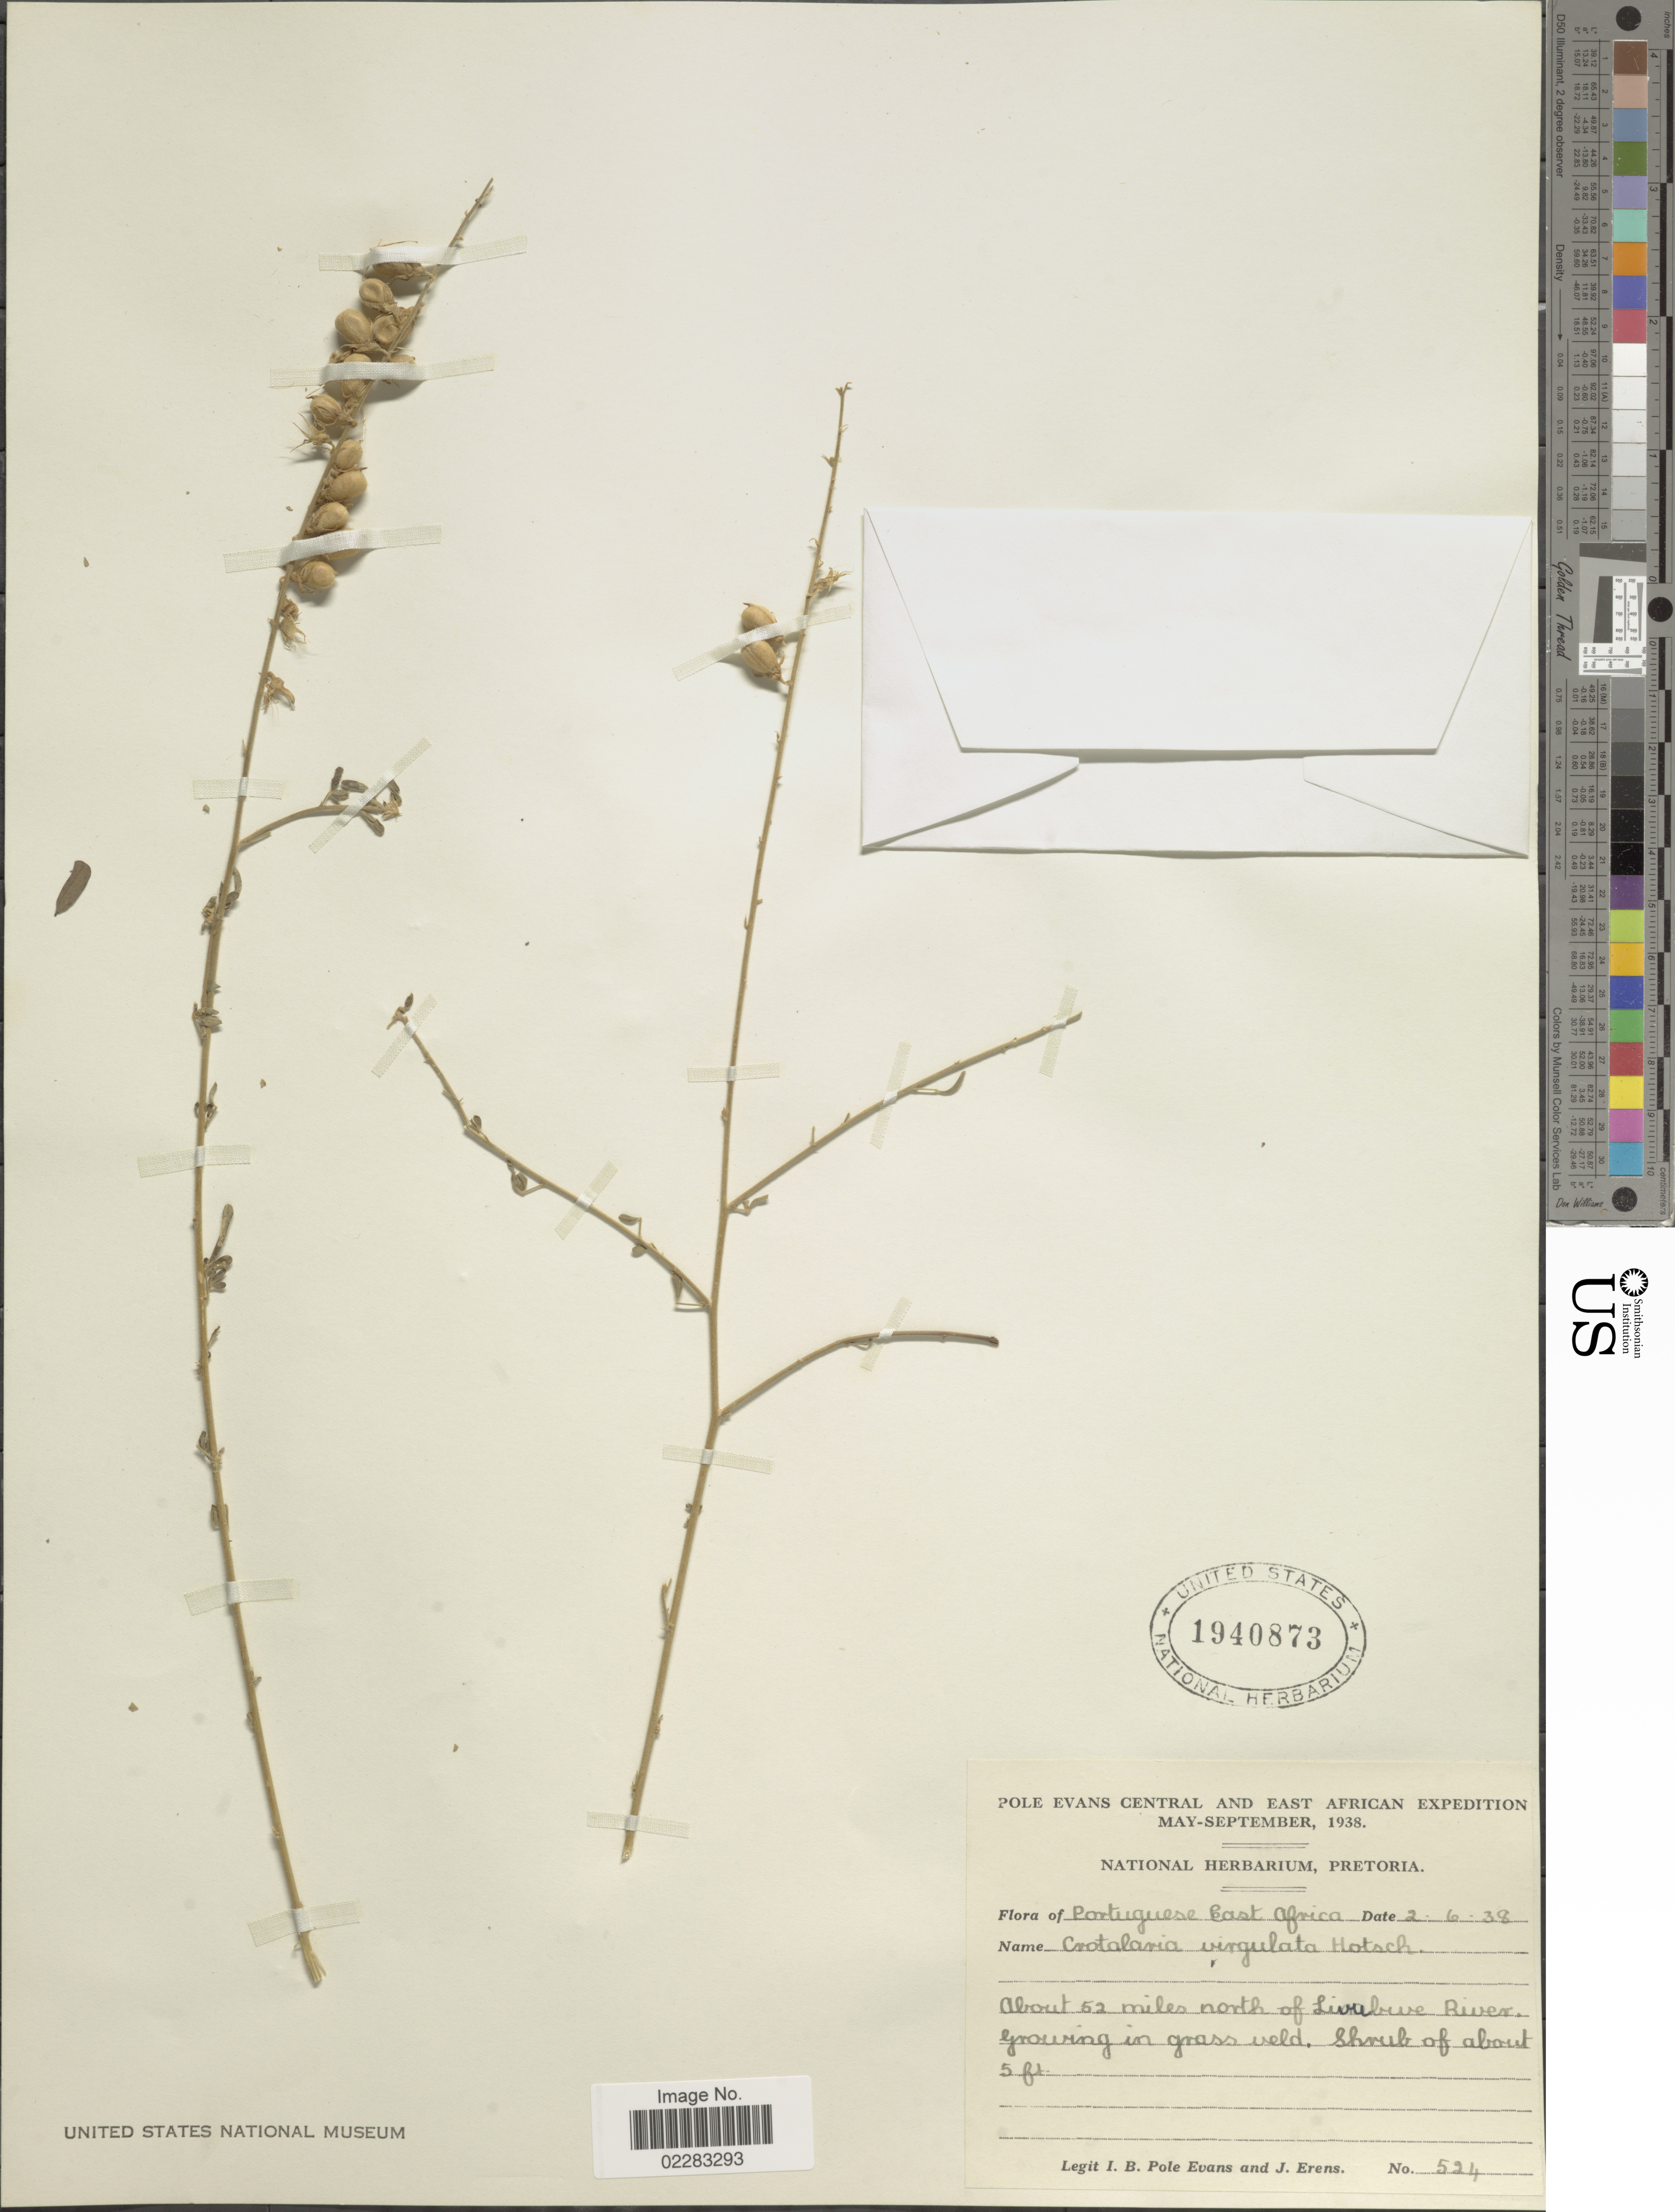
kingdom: Plantae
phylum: Tracheophyta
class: Magnoliopsida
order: Fabales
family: Fabaceae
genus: Crotalaria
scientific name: Crotalaria virgulata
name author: Klotzsch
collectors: I. B. Pole-Evans & J. Erens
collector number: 524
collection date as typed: Transcribed d/m/y: 2/6/38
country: South Africa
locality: Central and East African, About 52 miles north of Livubi [illegible text] River, Portuguese East Africa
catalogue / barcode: US 1940873